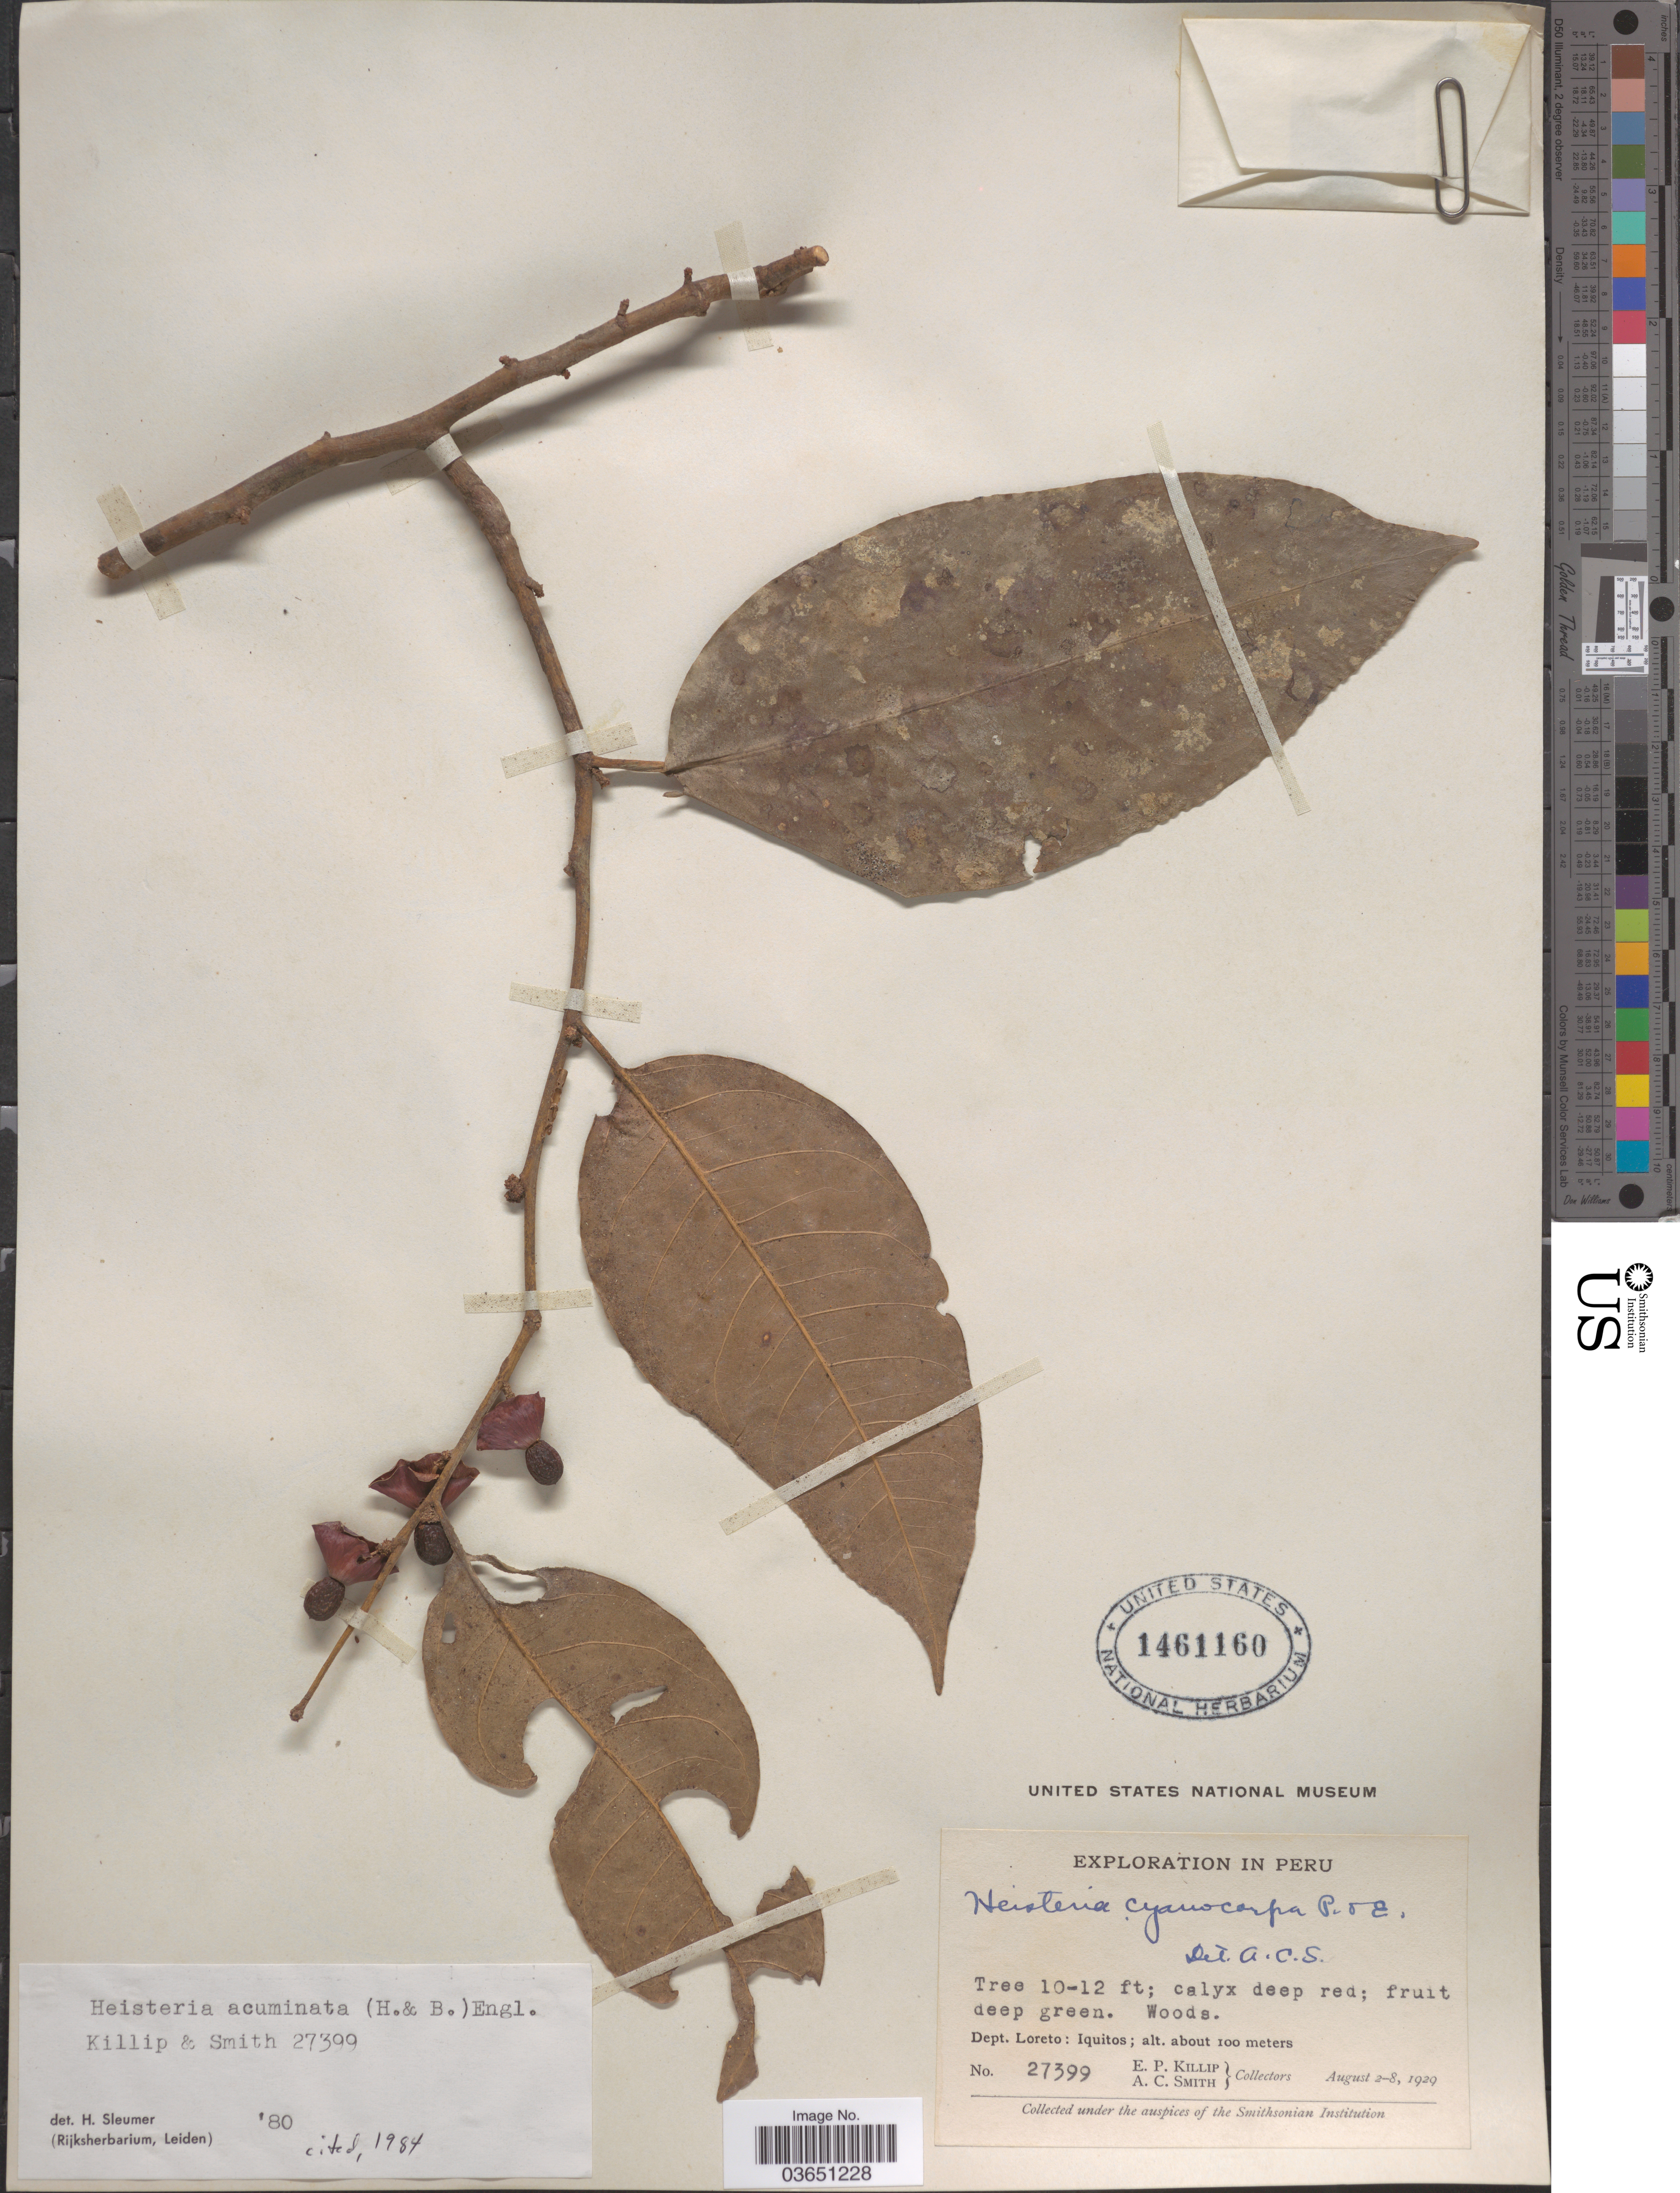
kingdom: Plantae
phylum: Tracheophyta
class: Magnoliopsida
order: Santalales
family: Erythropalaceae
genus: Heisteria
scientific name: Heisteria acuminata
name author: (Humb. & Bonpl.) Engl.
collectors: E. P. Killip & A. C. Smith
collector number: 27399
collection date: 1929-08-02/1929-08-08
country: Peru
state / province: Loreto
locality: Dept. Loreto: Iquitos.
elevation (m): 100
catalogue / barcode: US 1461160